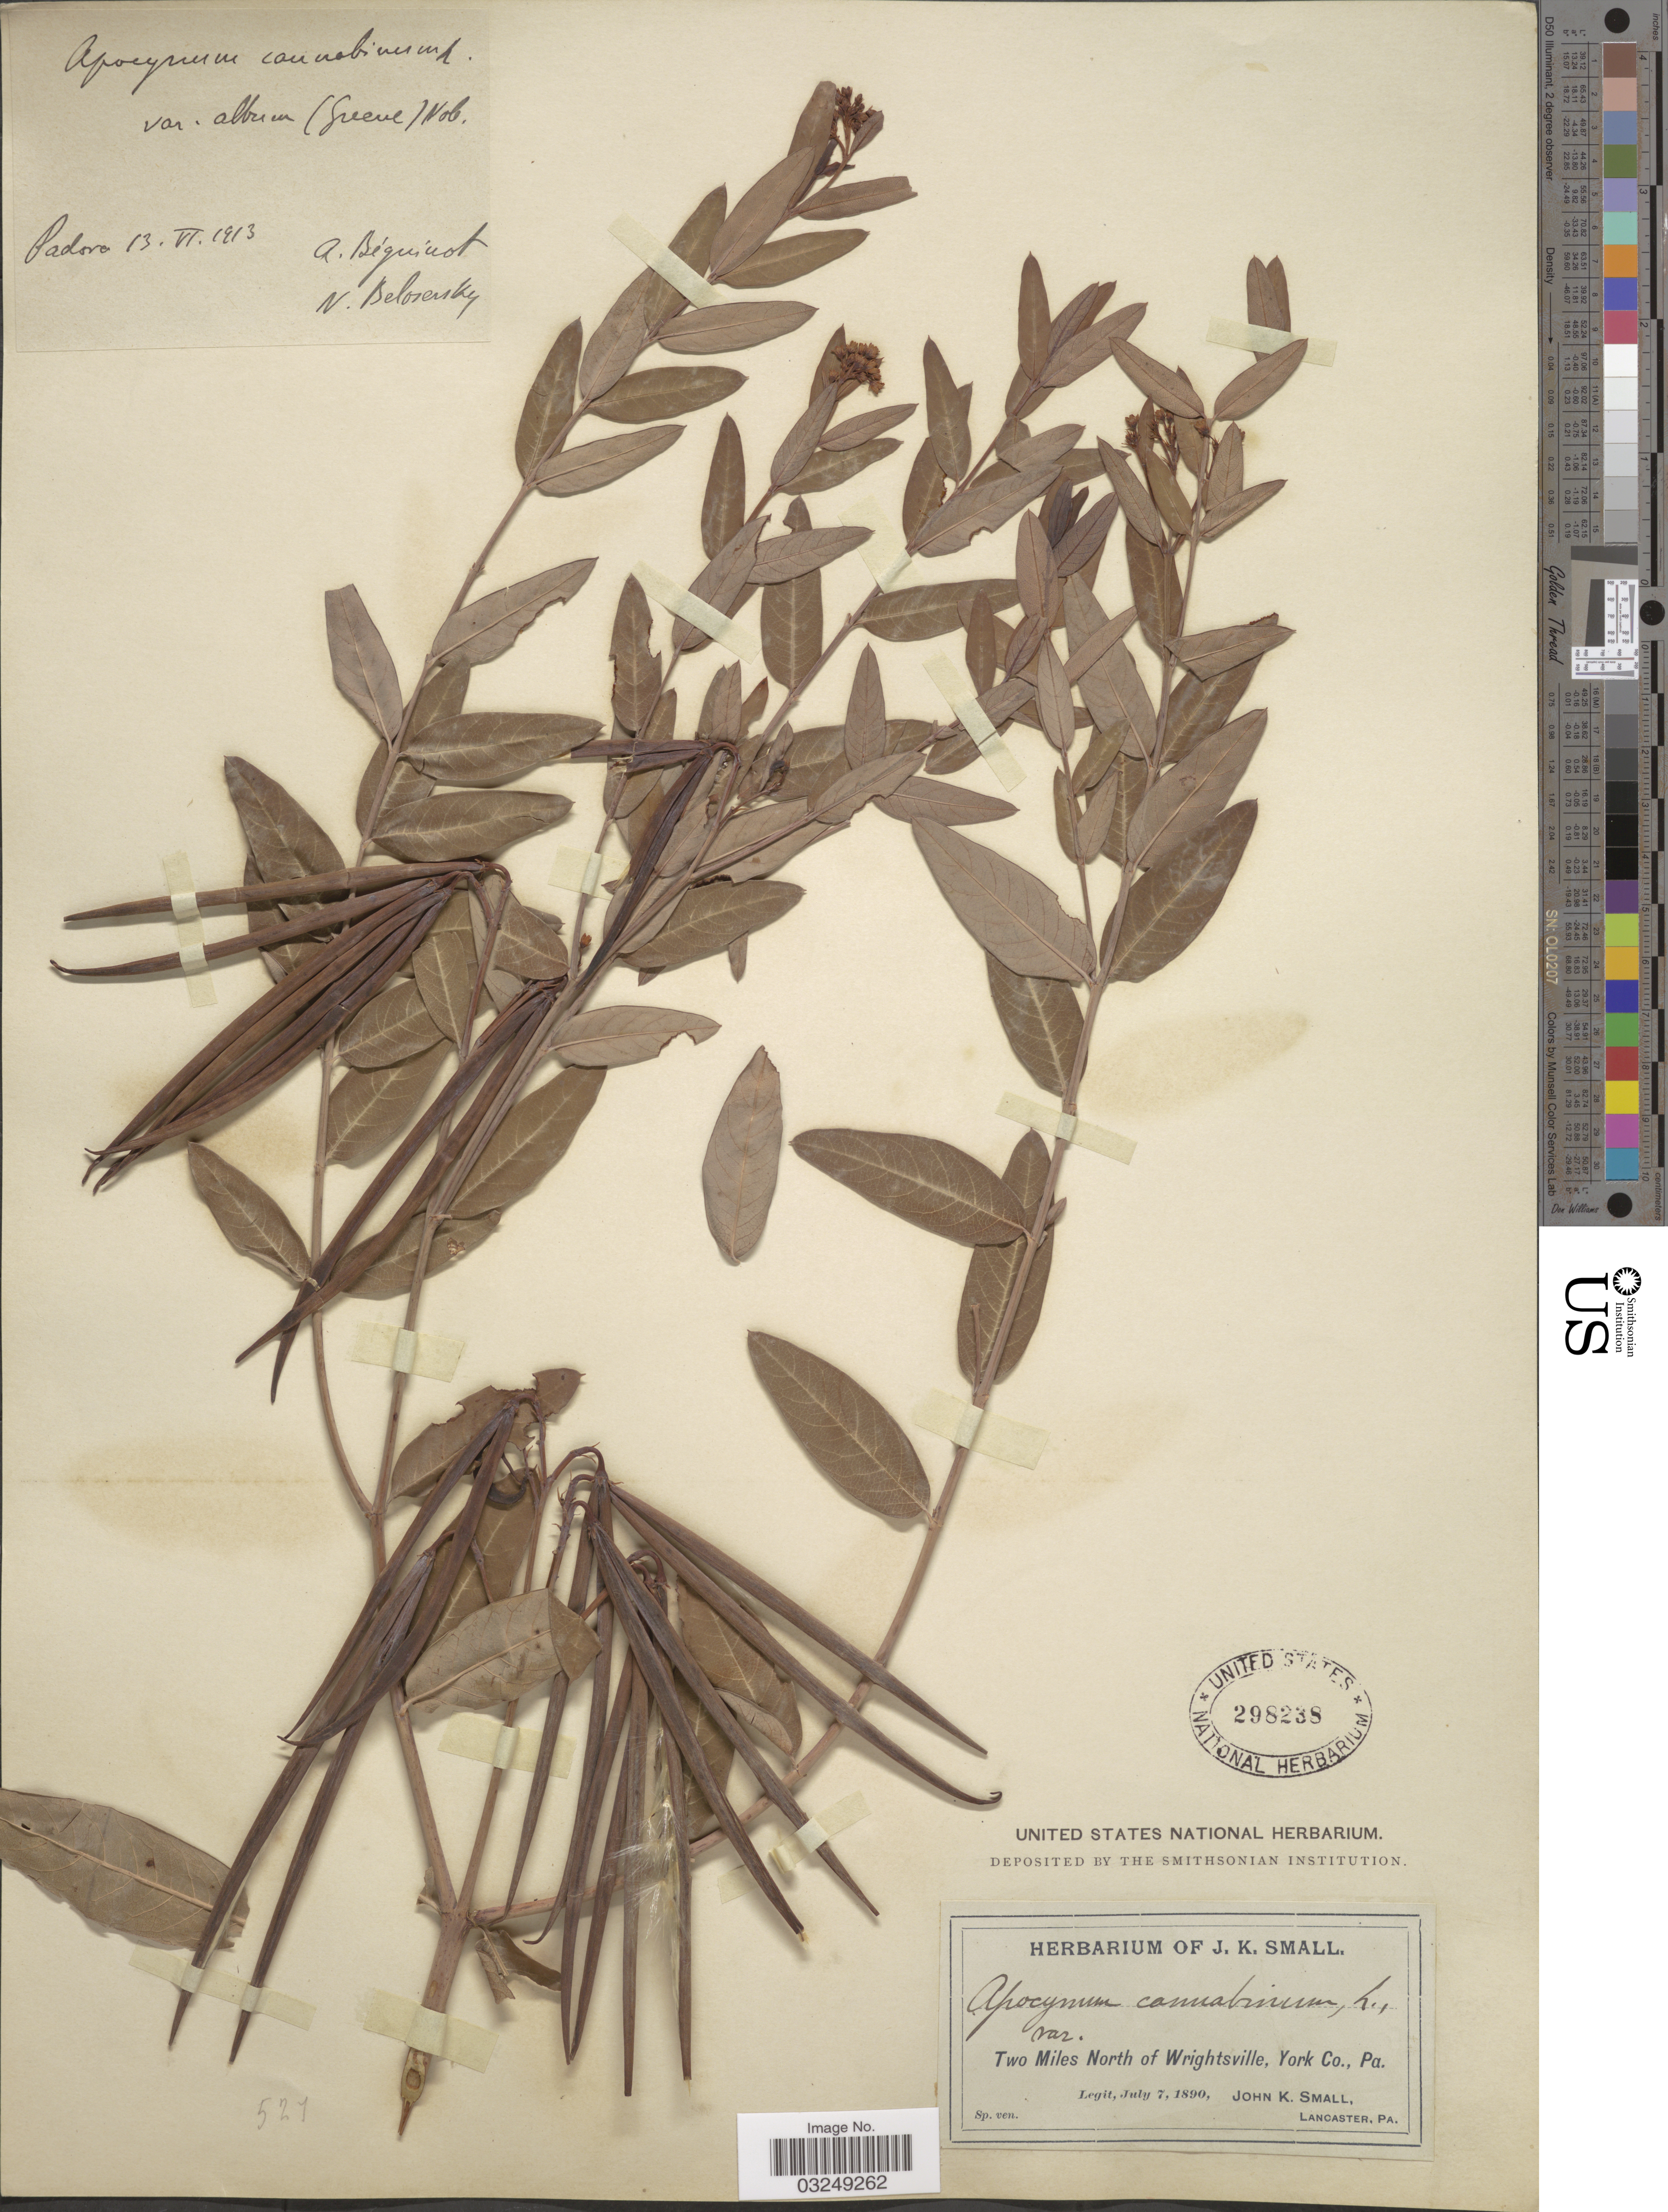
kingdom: Plantae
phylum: Tracheophyta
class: Magnoliopsida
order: Gentianales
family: Apocynaceae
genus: Apocynum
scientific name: Apocynum album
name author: Greene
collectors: J. K. Small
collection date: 1890-07-07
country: United States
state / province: Pennsylvania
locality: Two Miles North of Wrightsville, York Co., Pa.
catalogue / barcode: US 298238